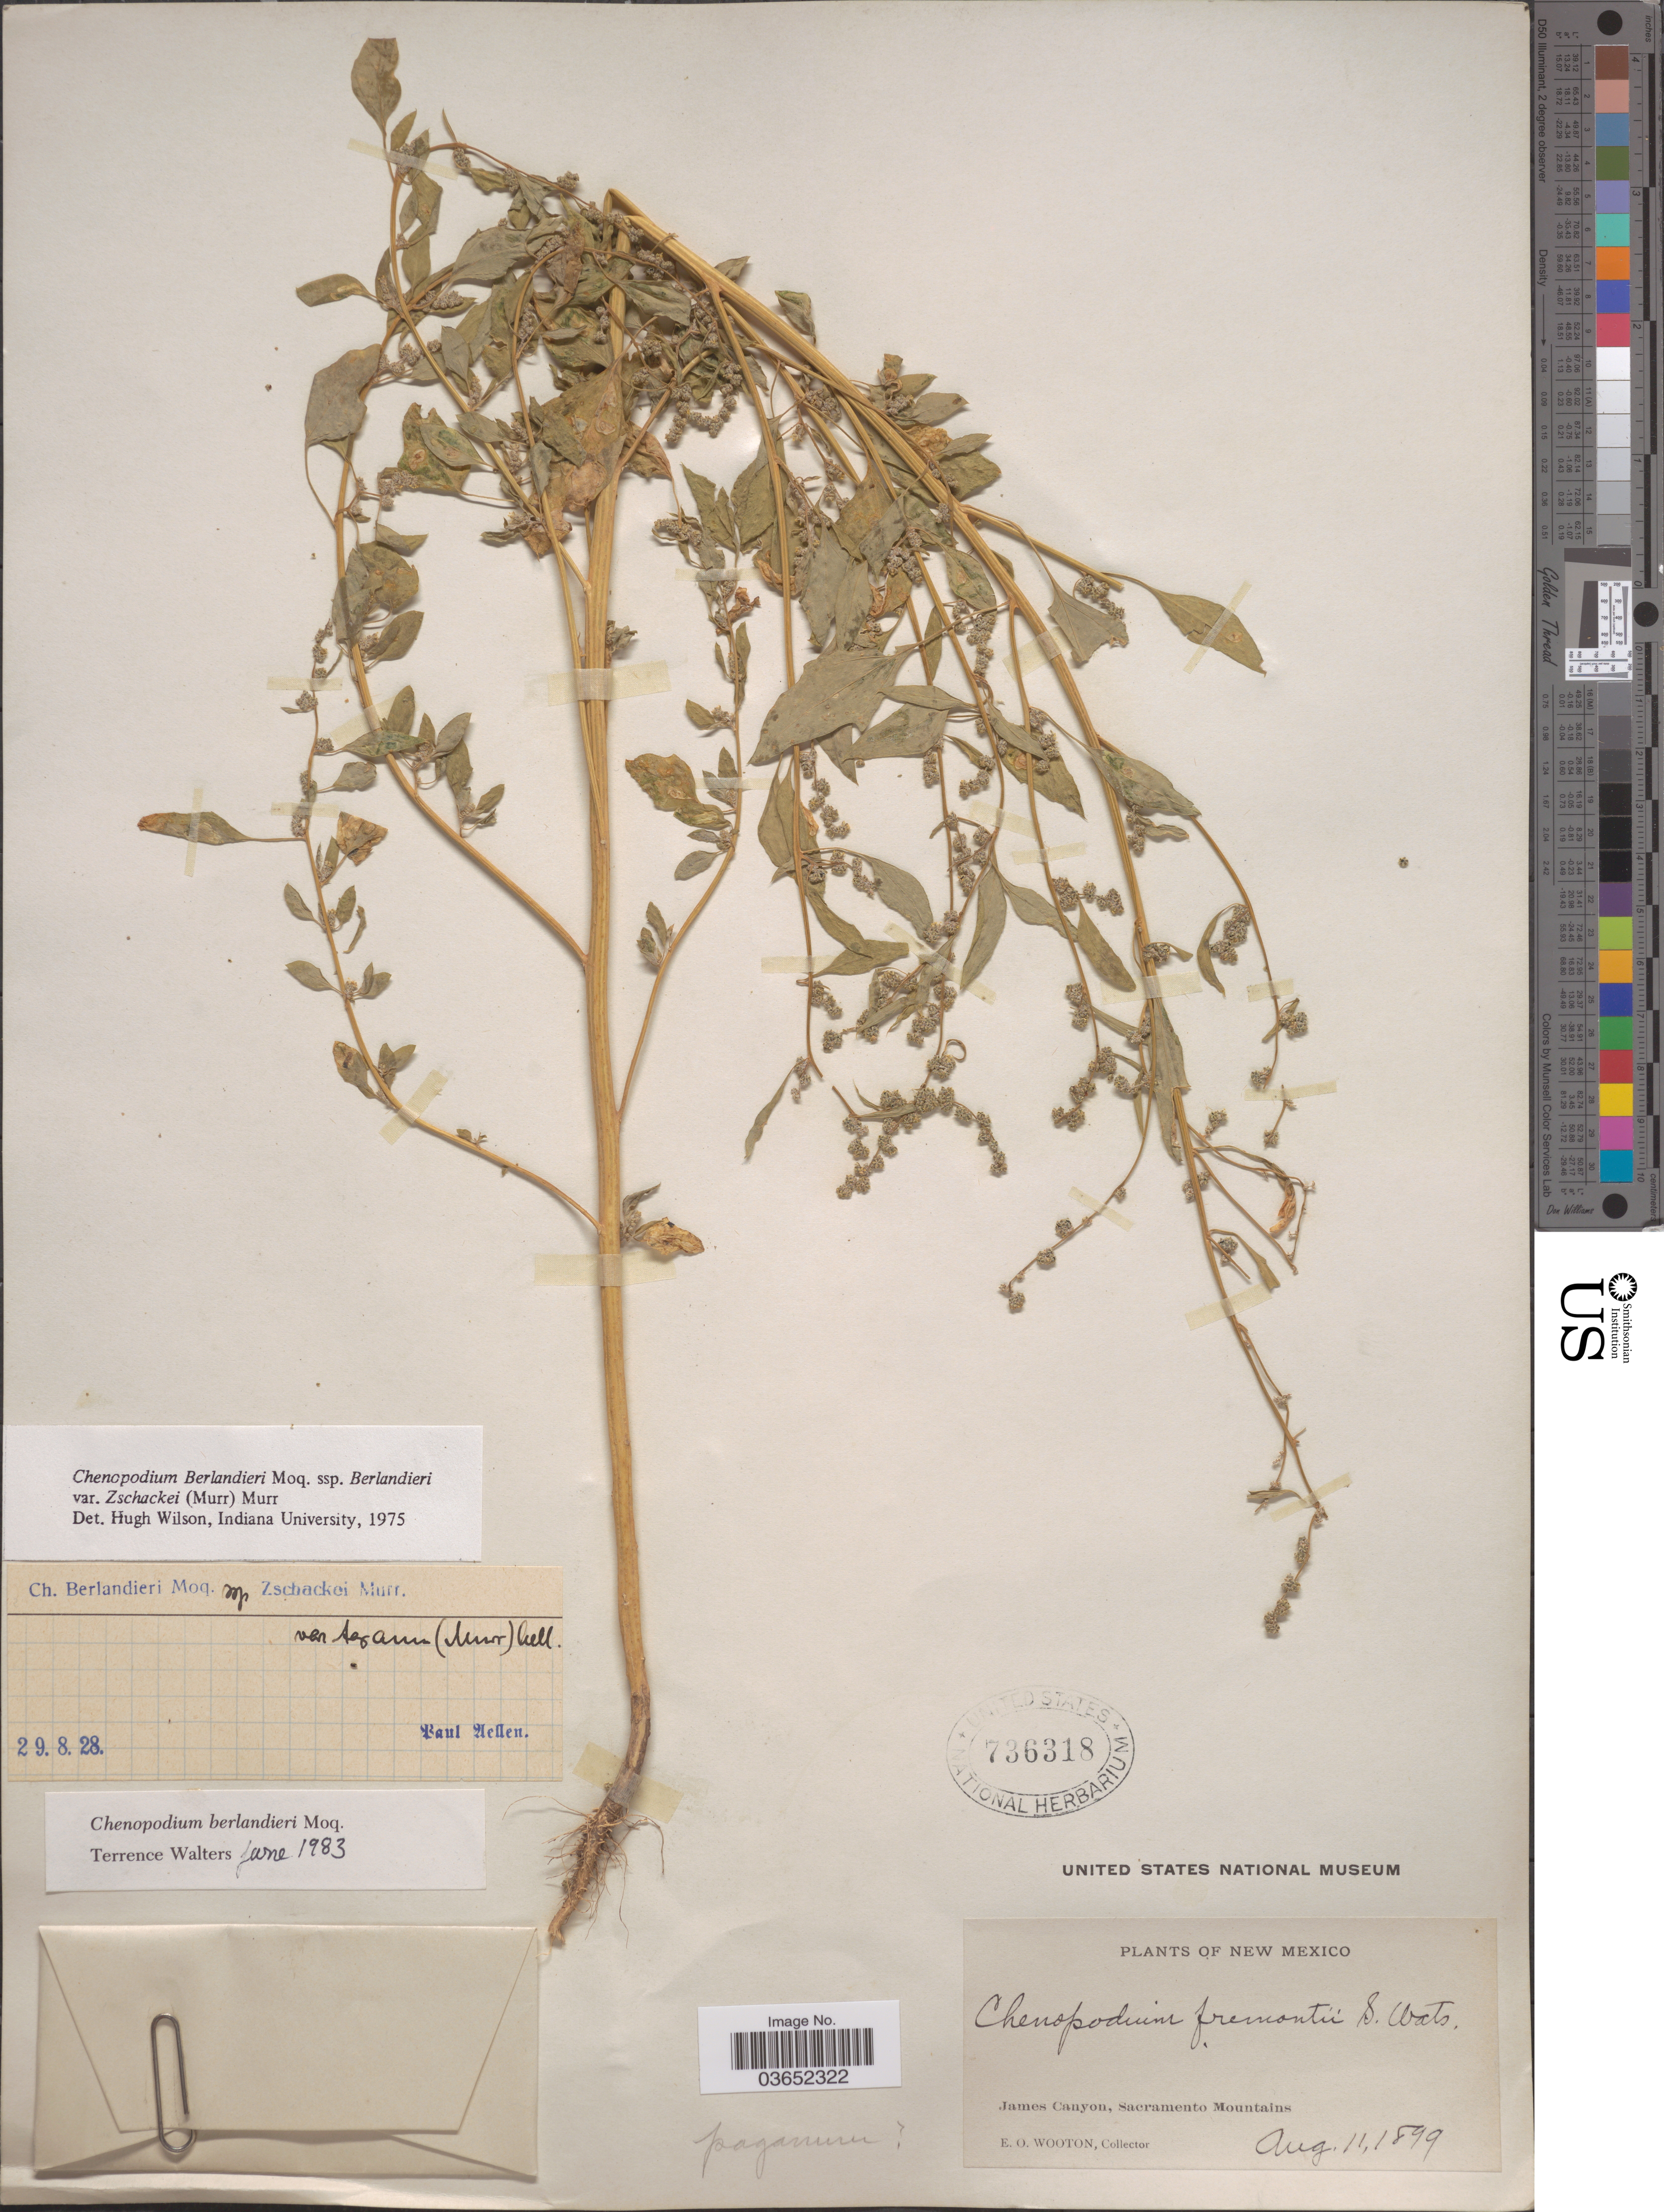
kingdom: Plantae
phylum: Tracheophyta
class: Magnoliopsida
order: Caryophyllales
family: Amaranthaceae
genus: Chenopodium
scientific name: Chenopodium berlandieri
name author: Moq.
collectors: E. O. Wooton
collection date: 1899-08-11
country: United States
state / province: New Mexico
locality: James Canyon, Sacramento Mountains.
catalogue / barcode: US 736318